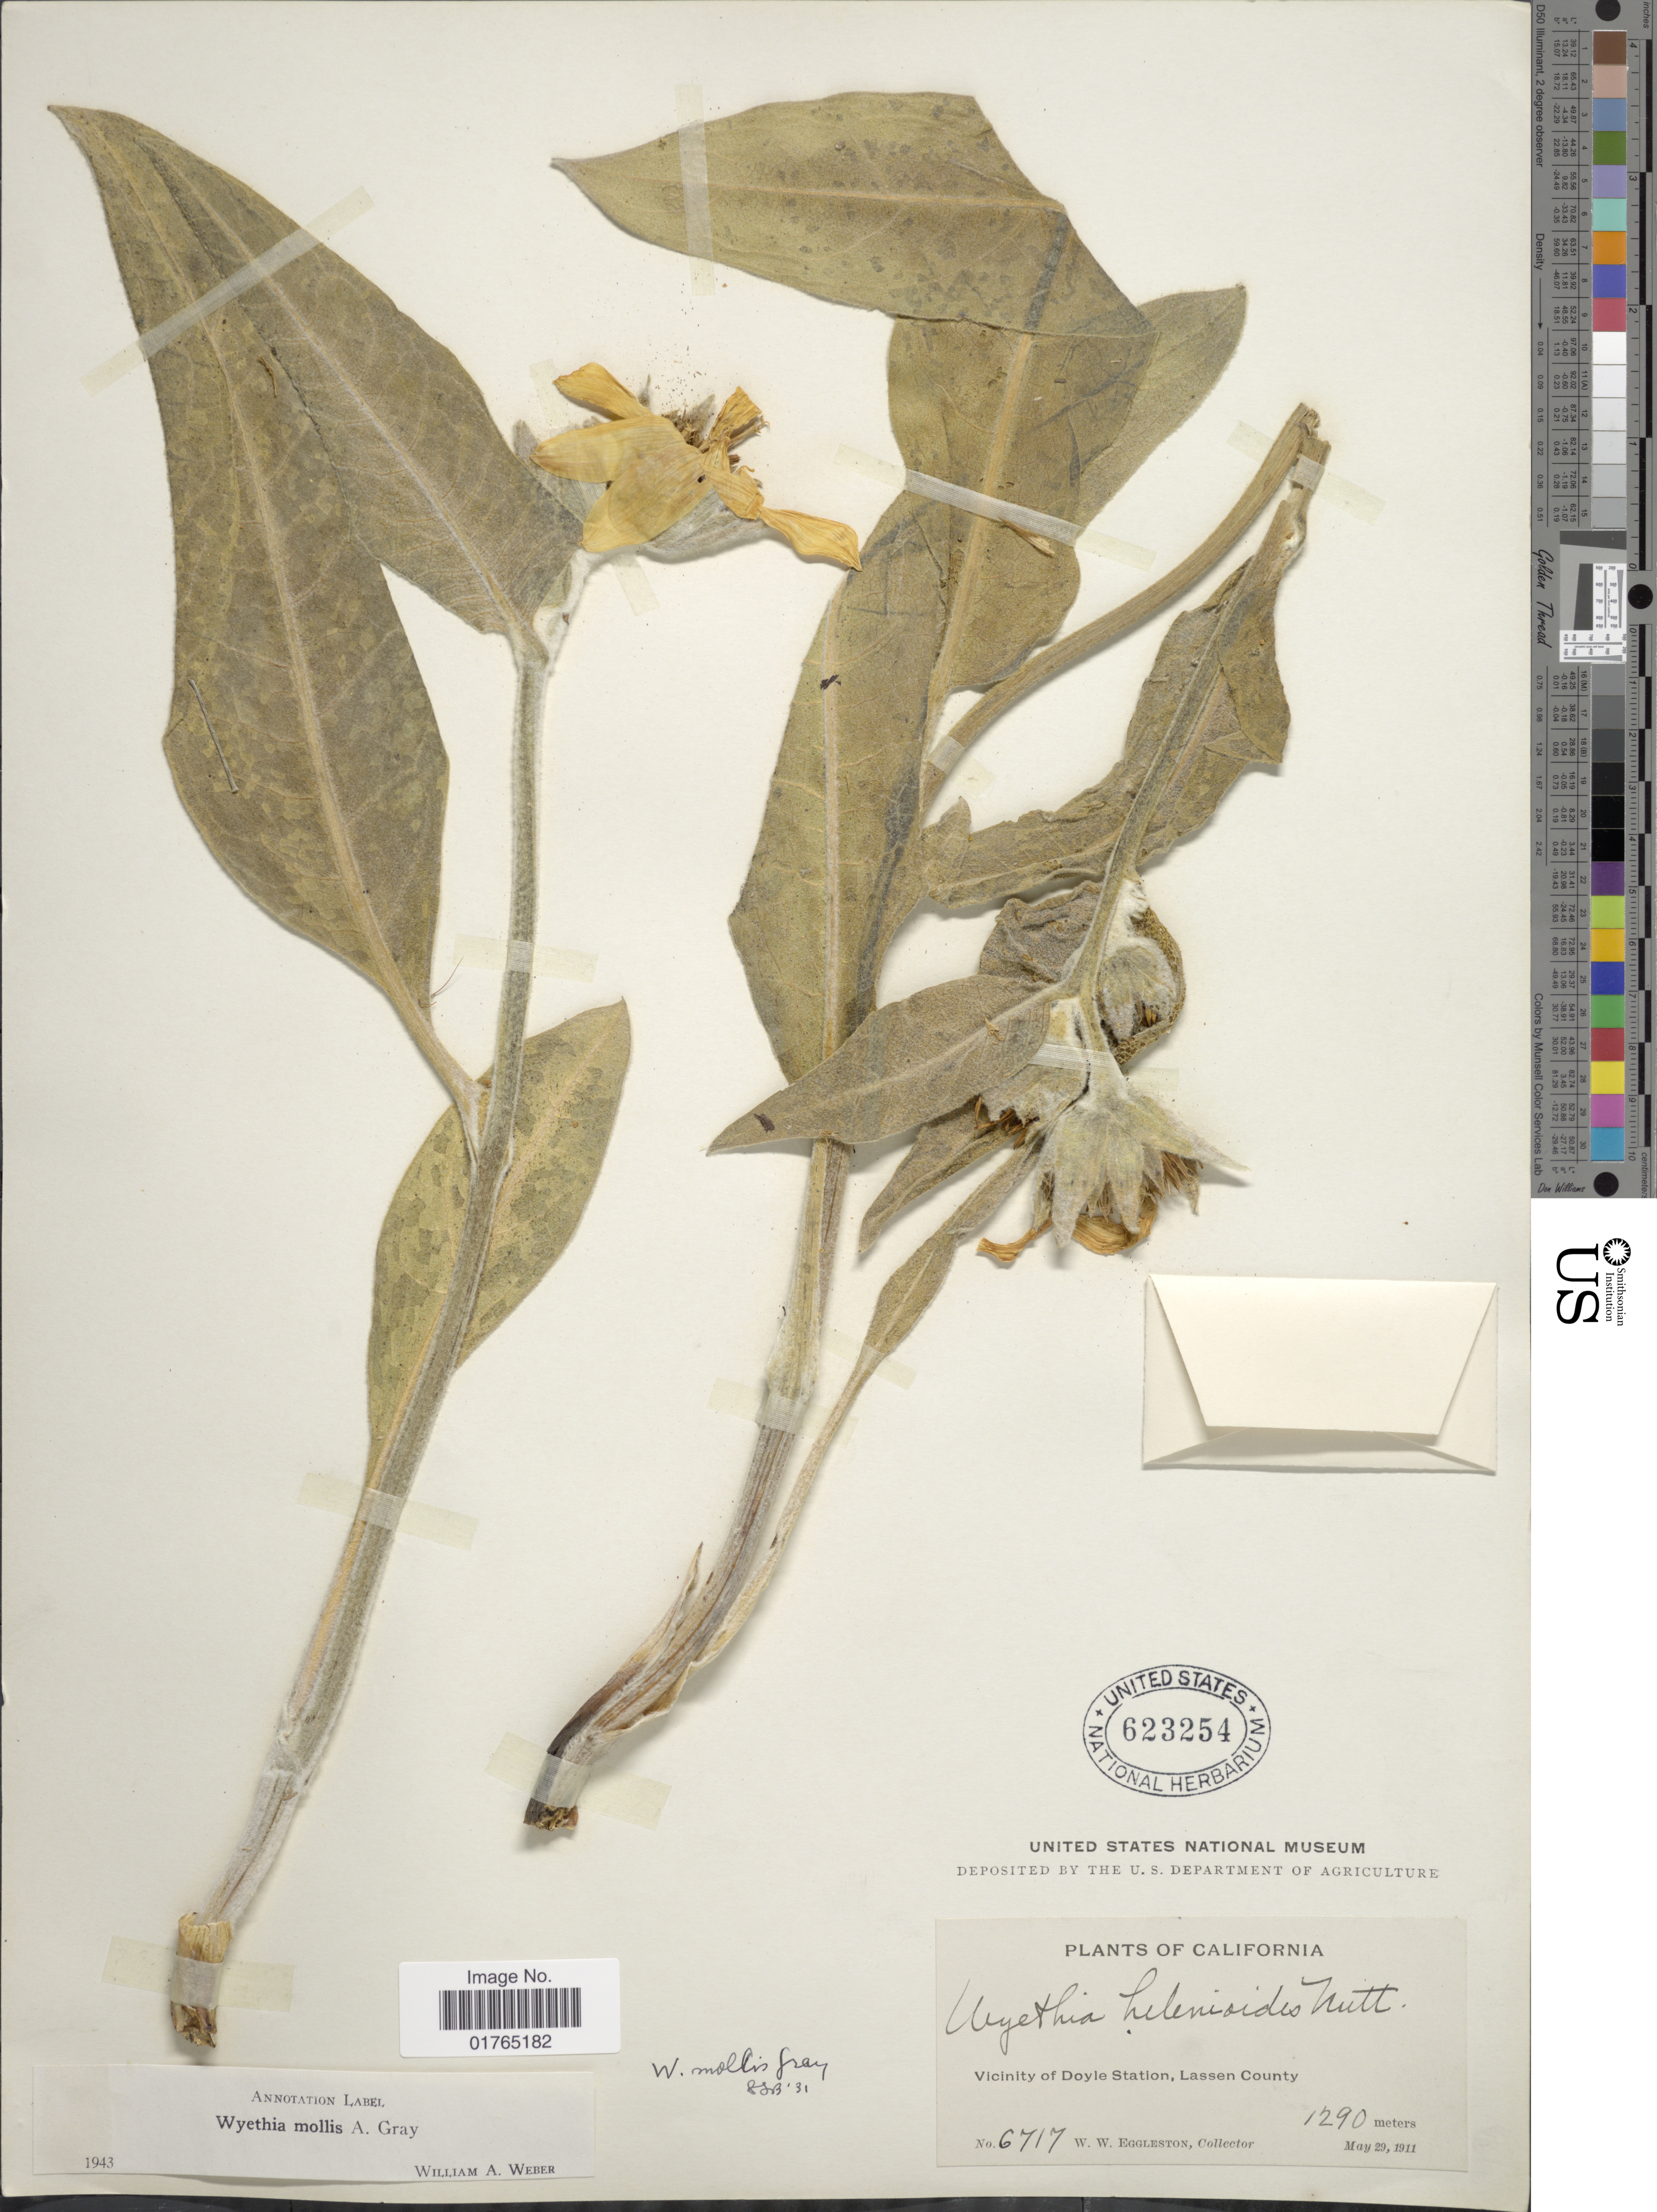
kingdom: Plantae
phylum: Tracheophyta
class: Magnoliopsida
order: Asterales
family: Asteraceae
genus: Wyethia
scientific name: Wyethia mollis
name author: A. Gray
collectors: W. W. Eggleston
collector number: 6717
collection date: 1911-05-29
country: United States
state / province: California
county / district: Lassen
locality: Vicinity of Doyle Station, Lassen County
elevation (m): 1290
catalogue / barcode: US 623254